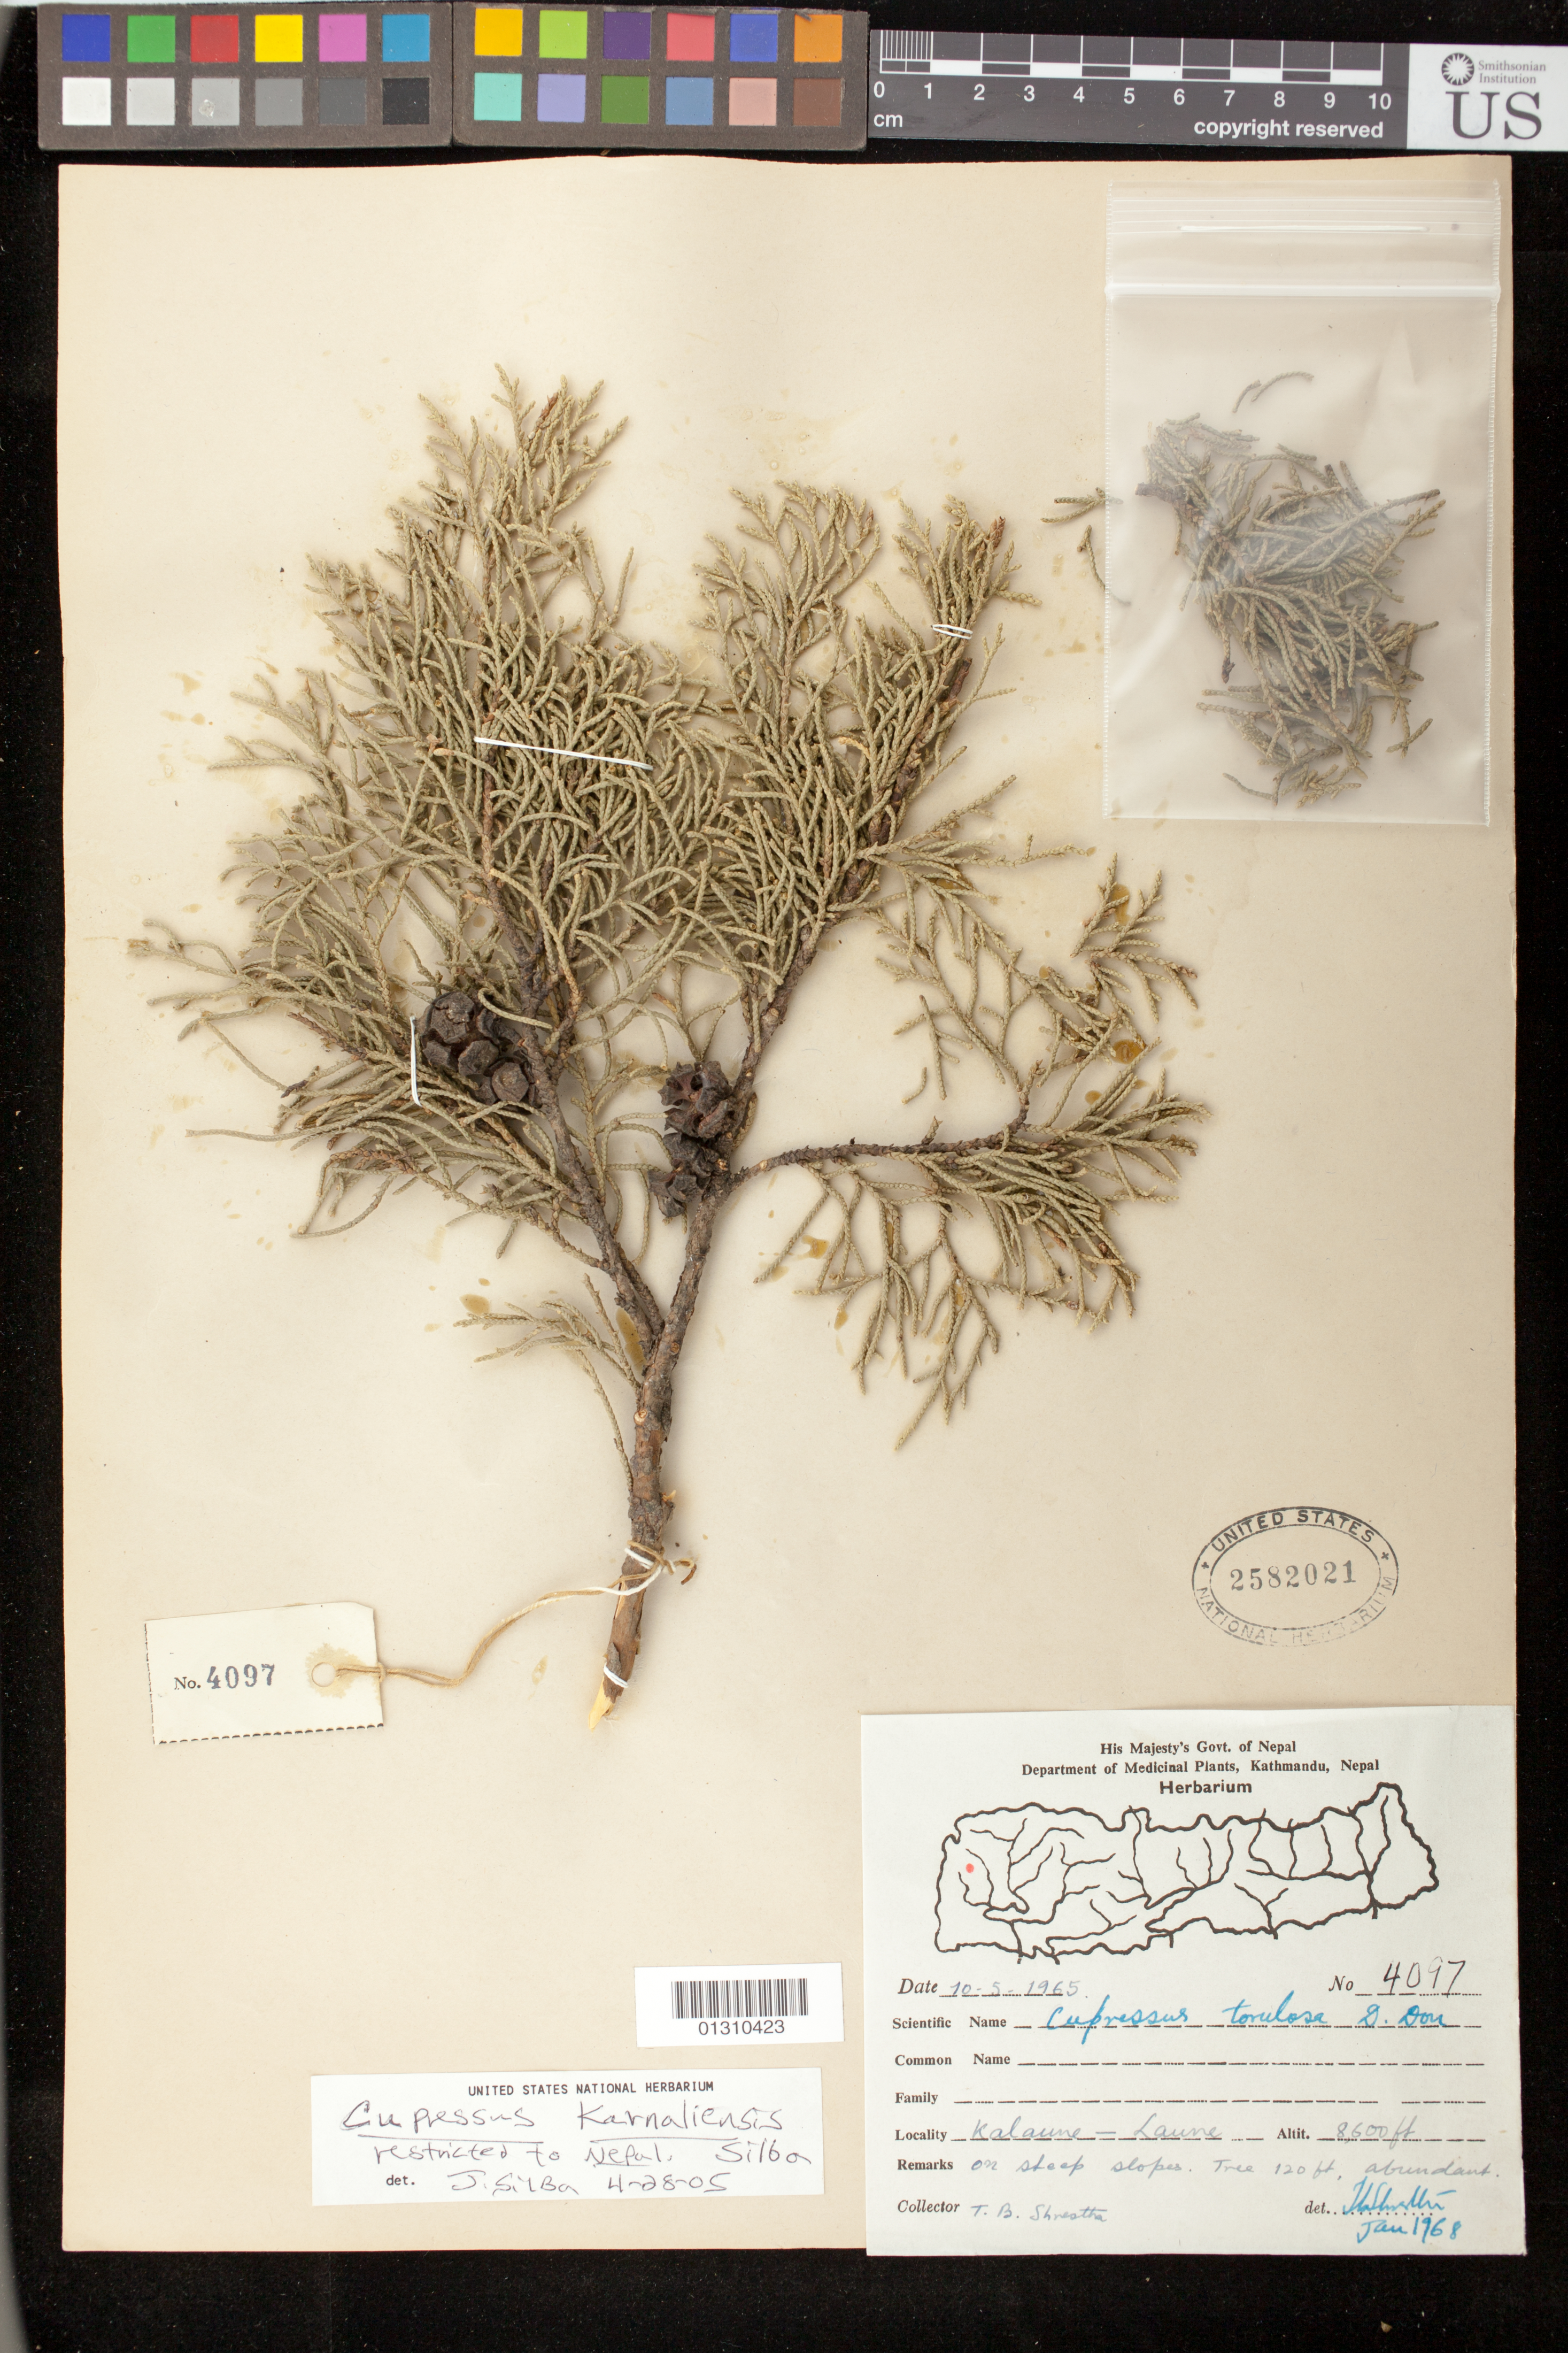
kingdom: Plantae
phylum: Tracheophyta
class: Pinopsida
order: Pinales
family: Cupressaceae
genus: Cupressus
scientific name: Cupressus torulosa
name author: D. Don ex Lamb.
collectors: T. B. Shrestha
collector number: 4097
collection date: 1965-05-10 or 1965-10-05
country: Nepal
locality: Kalaune - Laune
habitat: On steep slopes.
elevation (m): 2621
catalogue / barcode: US 2582021